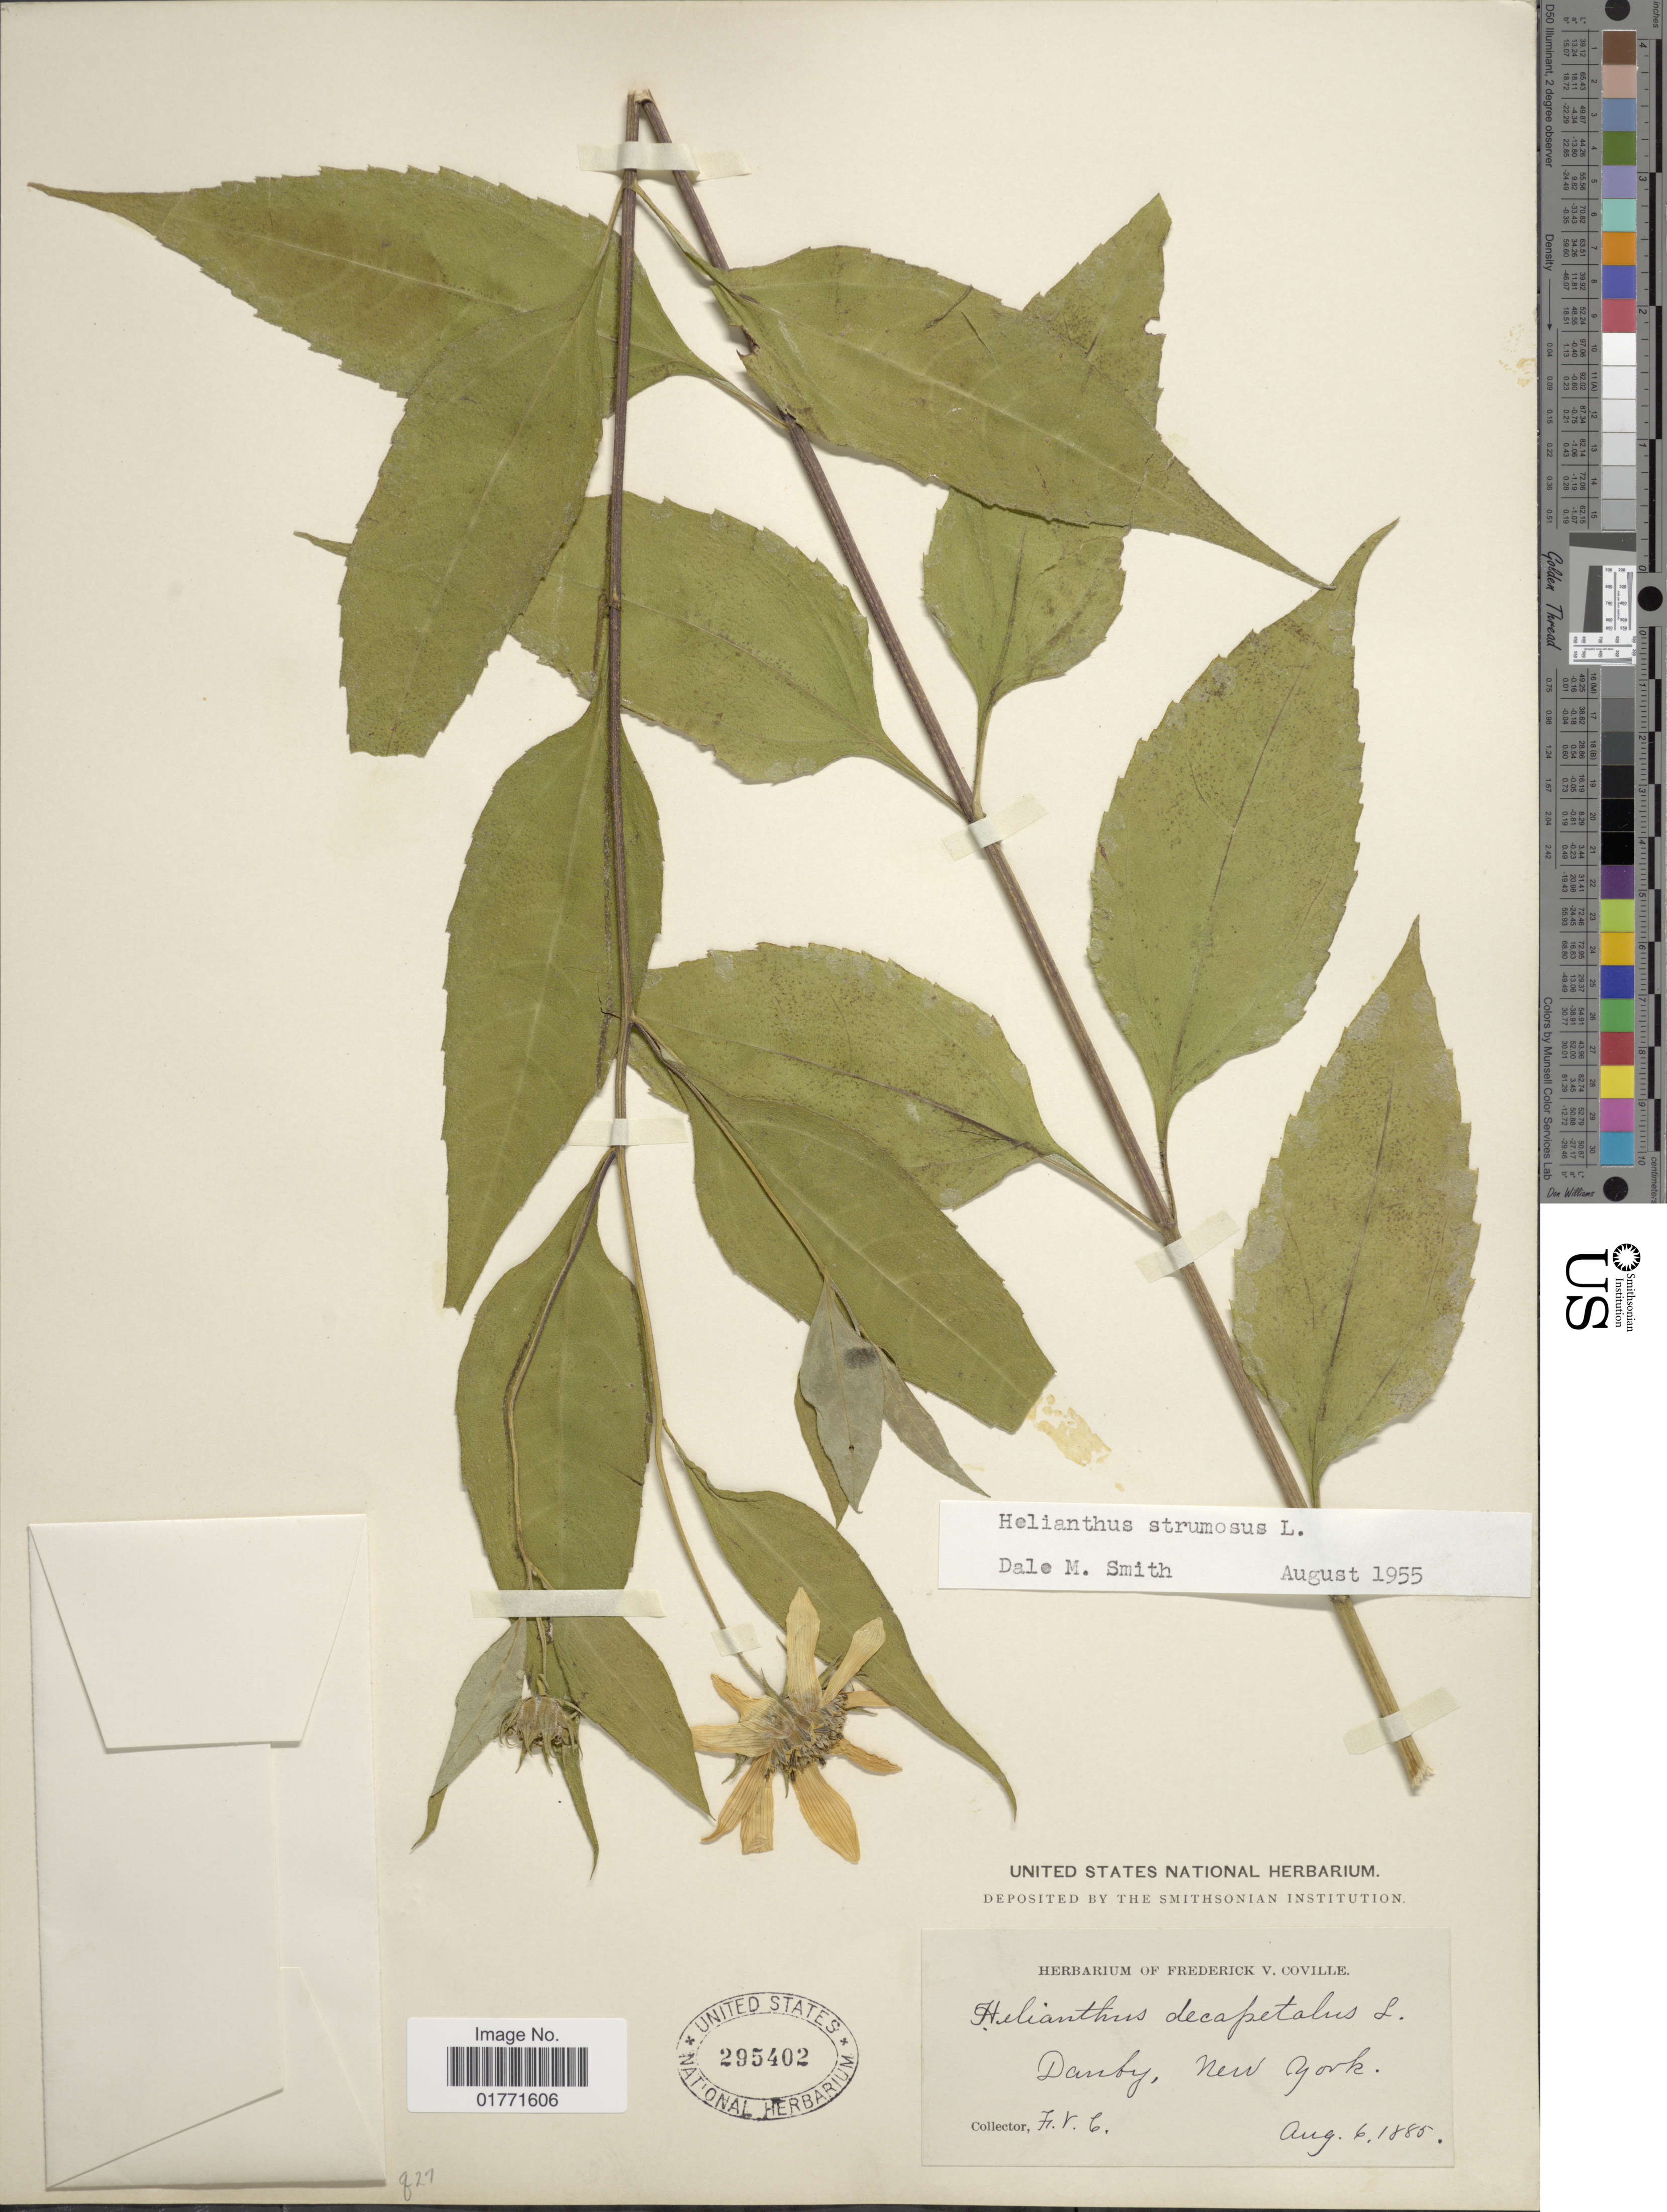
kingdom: Plantae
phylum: Tracheophyta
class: Magnoliopsida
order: Asterales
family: Asteraceae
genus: Helianthus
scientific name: Helianthus strumosus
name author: L.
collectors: F. V. Coville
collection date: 1885-08-06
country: United States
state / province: New York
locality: Danby, New York.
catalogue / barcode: US 295402